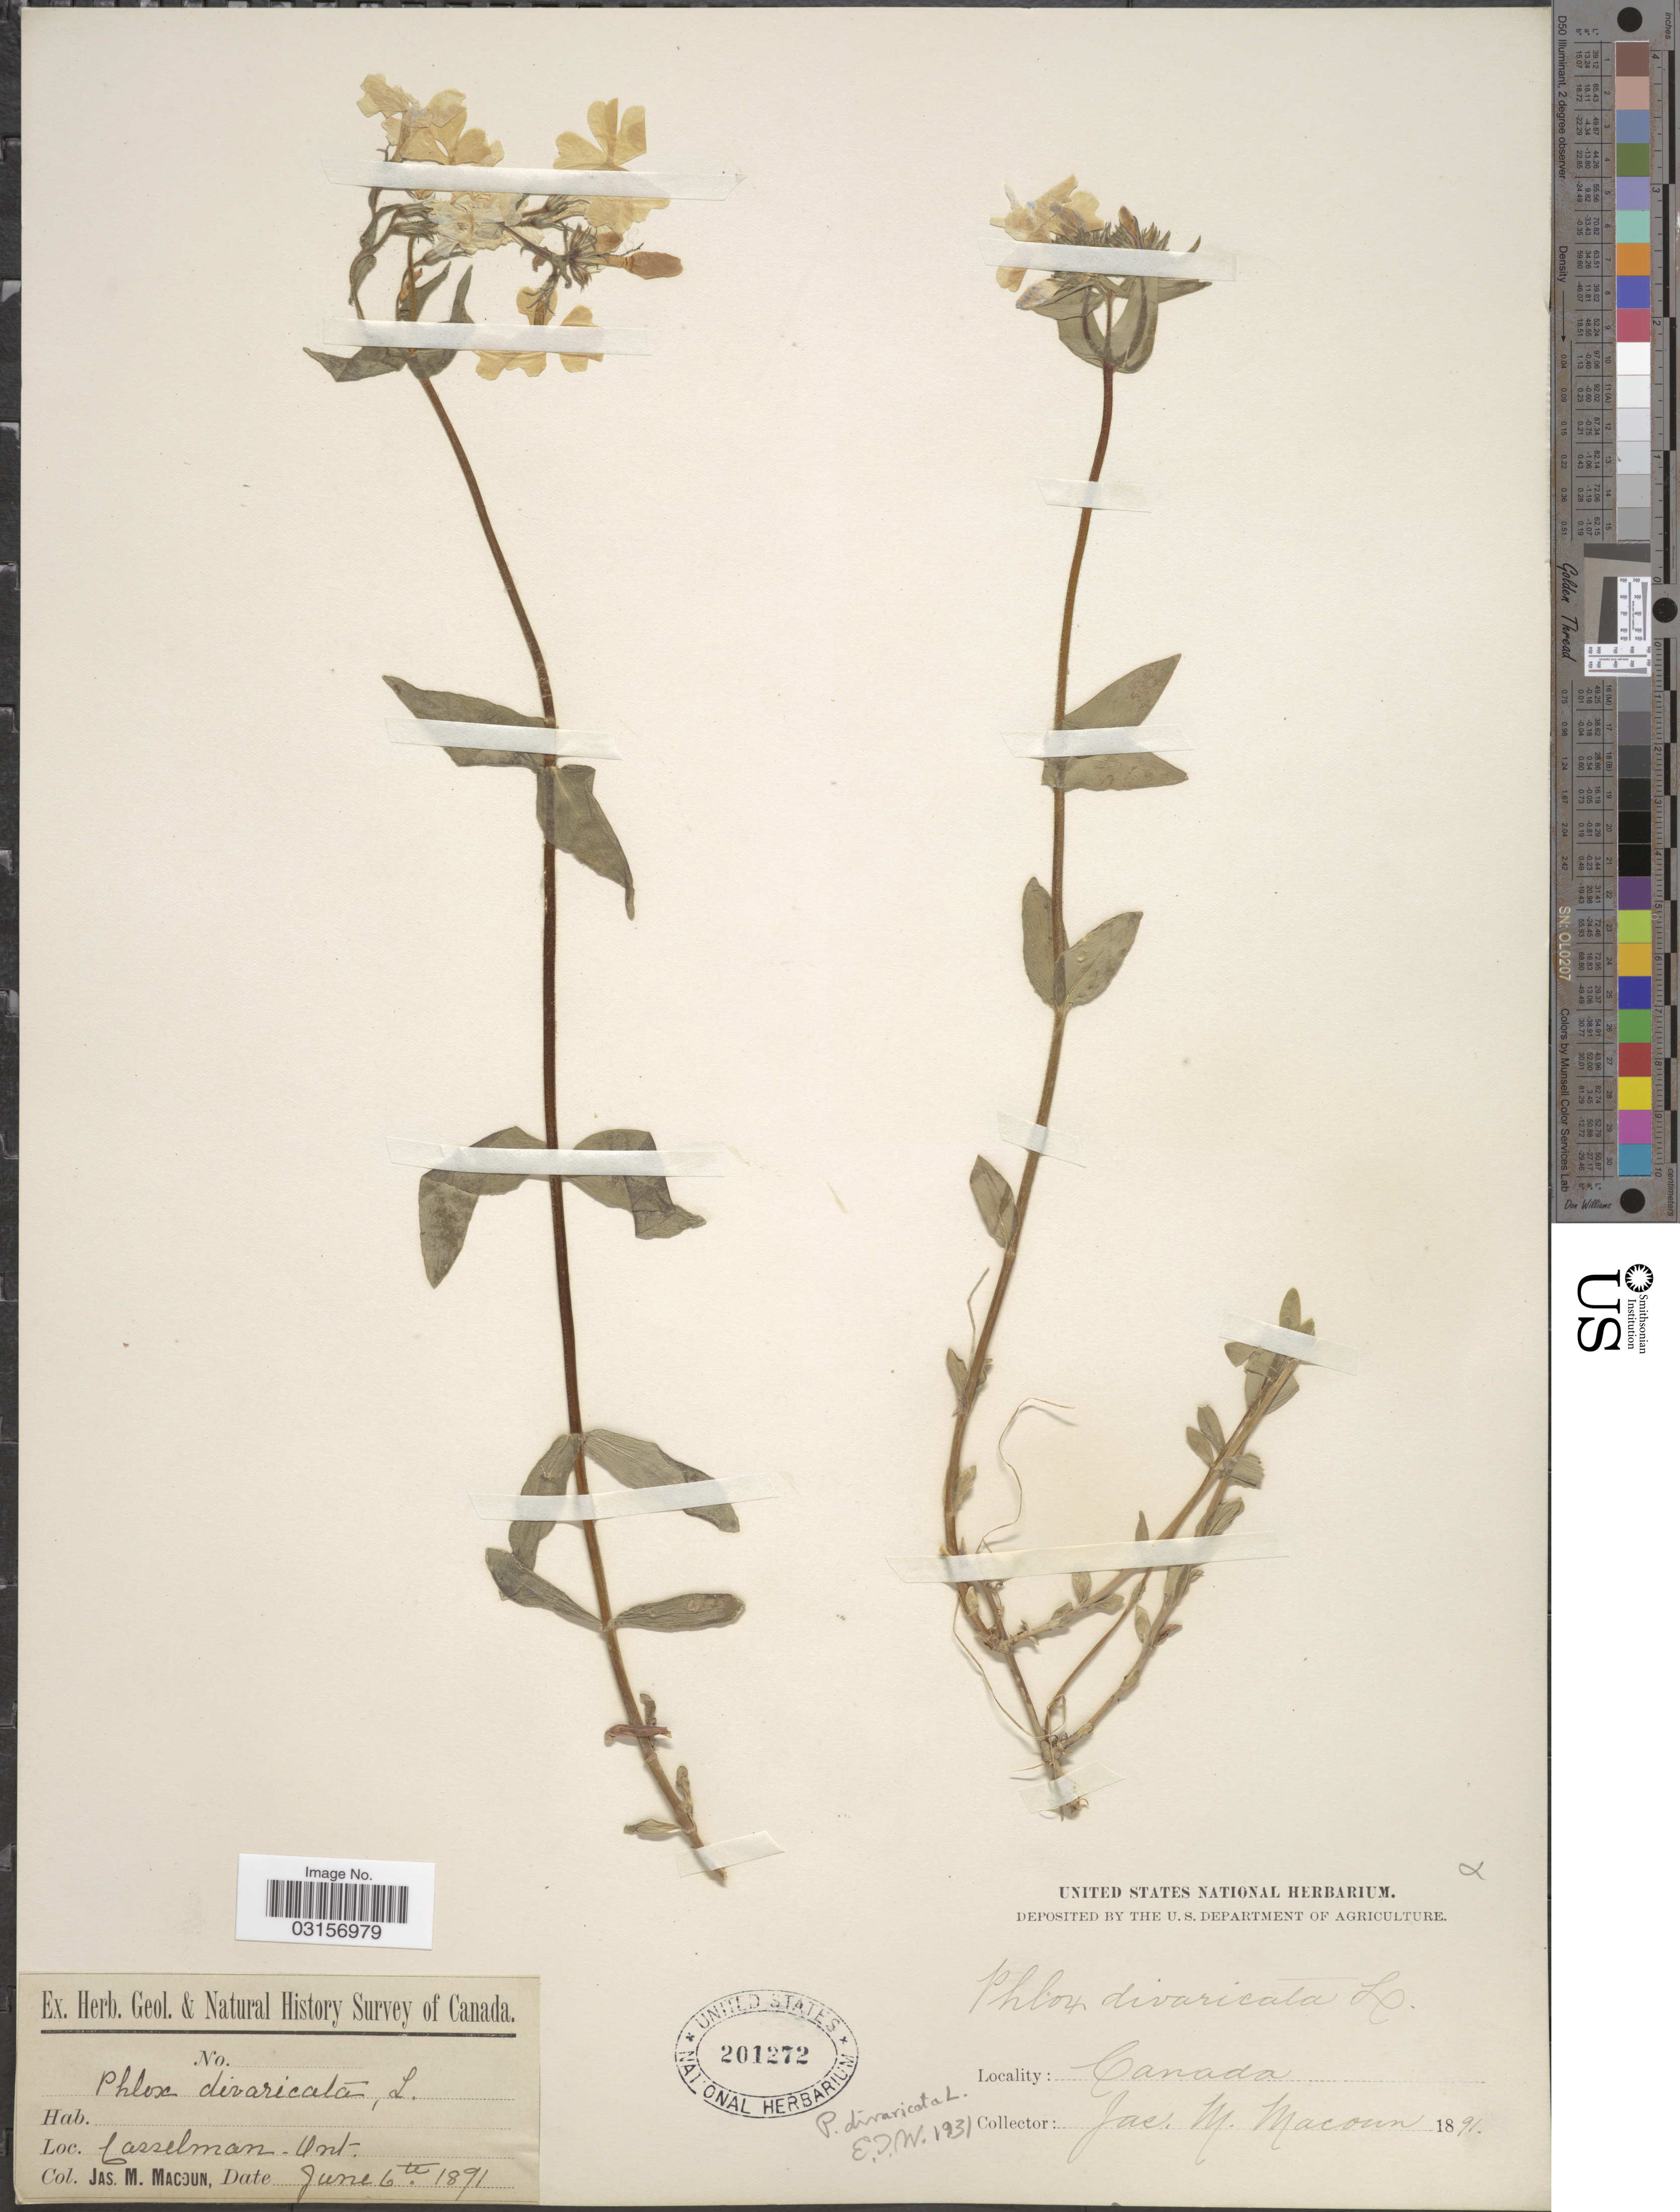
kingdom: Plantae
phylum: Tracheophyta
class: Magnoliopsida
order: Ericales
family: Polemoniaceae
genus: Phlox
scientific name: Phlox divaricata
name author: L.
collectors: J. M. Macoun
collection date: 1891-06-06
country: Canada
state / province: Ontario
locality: Casselman.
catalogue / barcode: US 201272